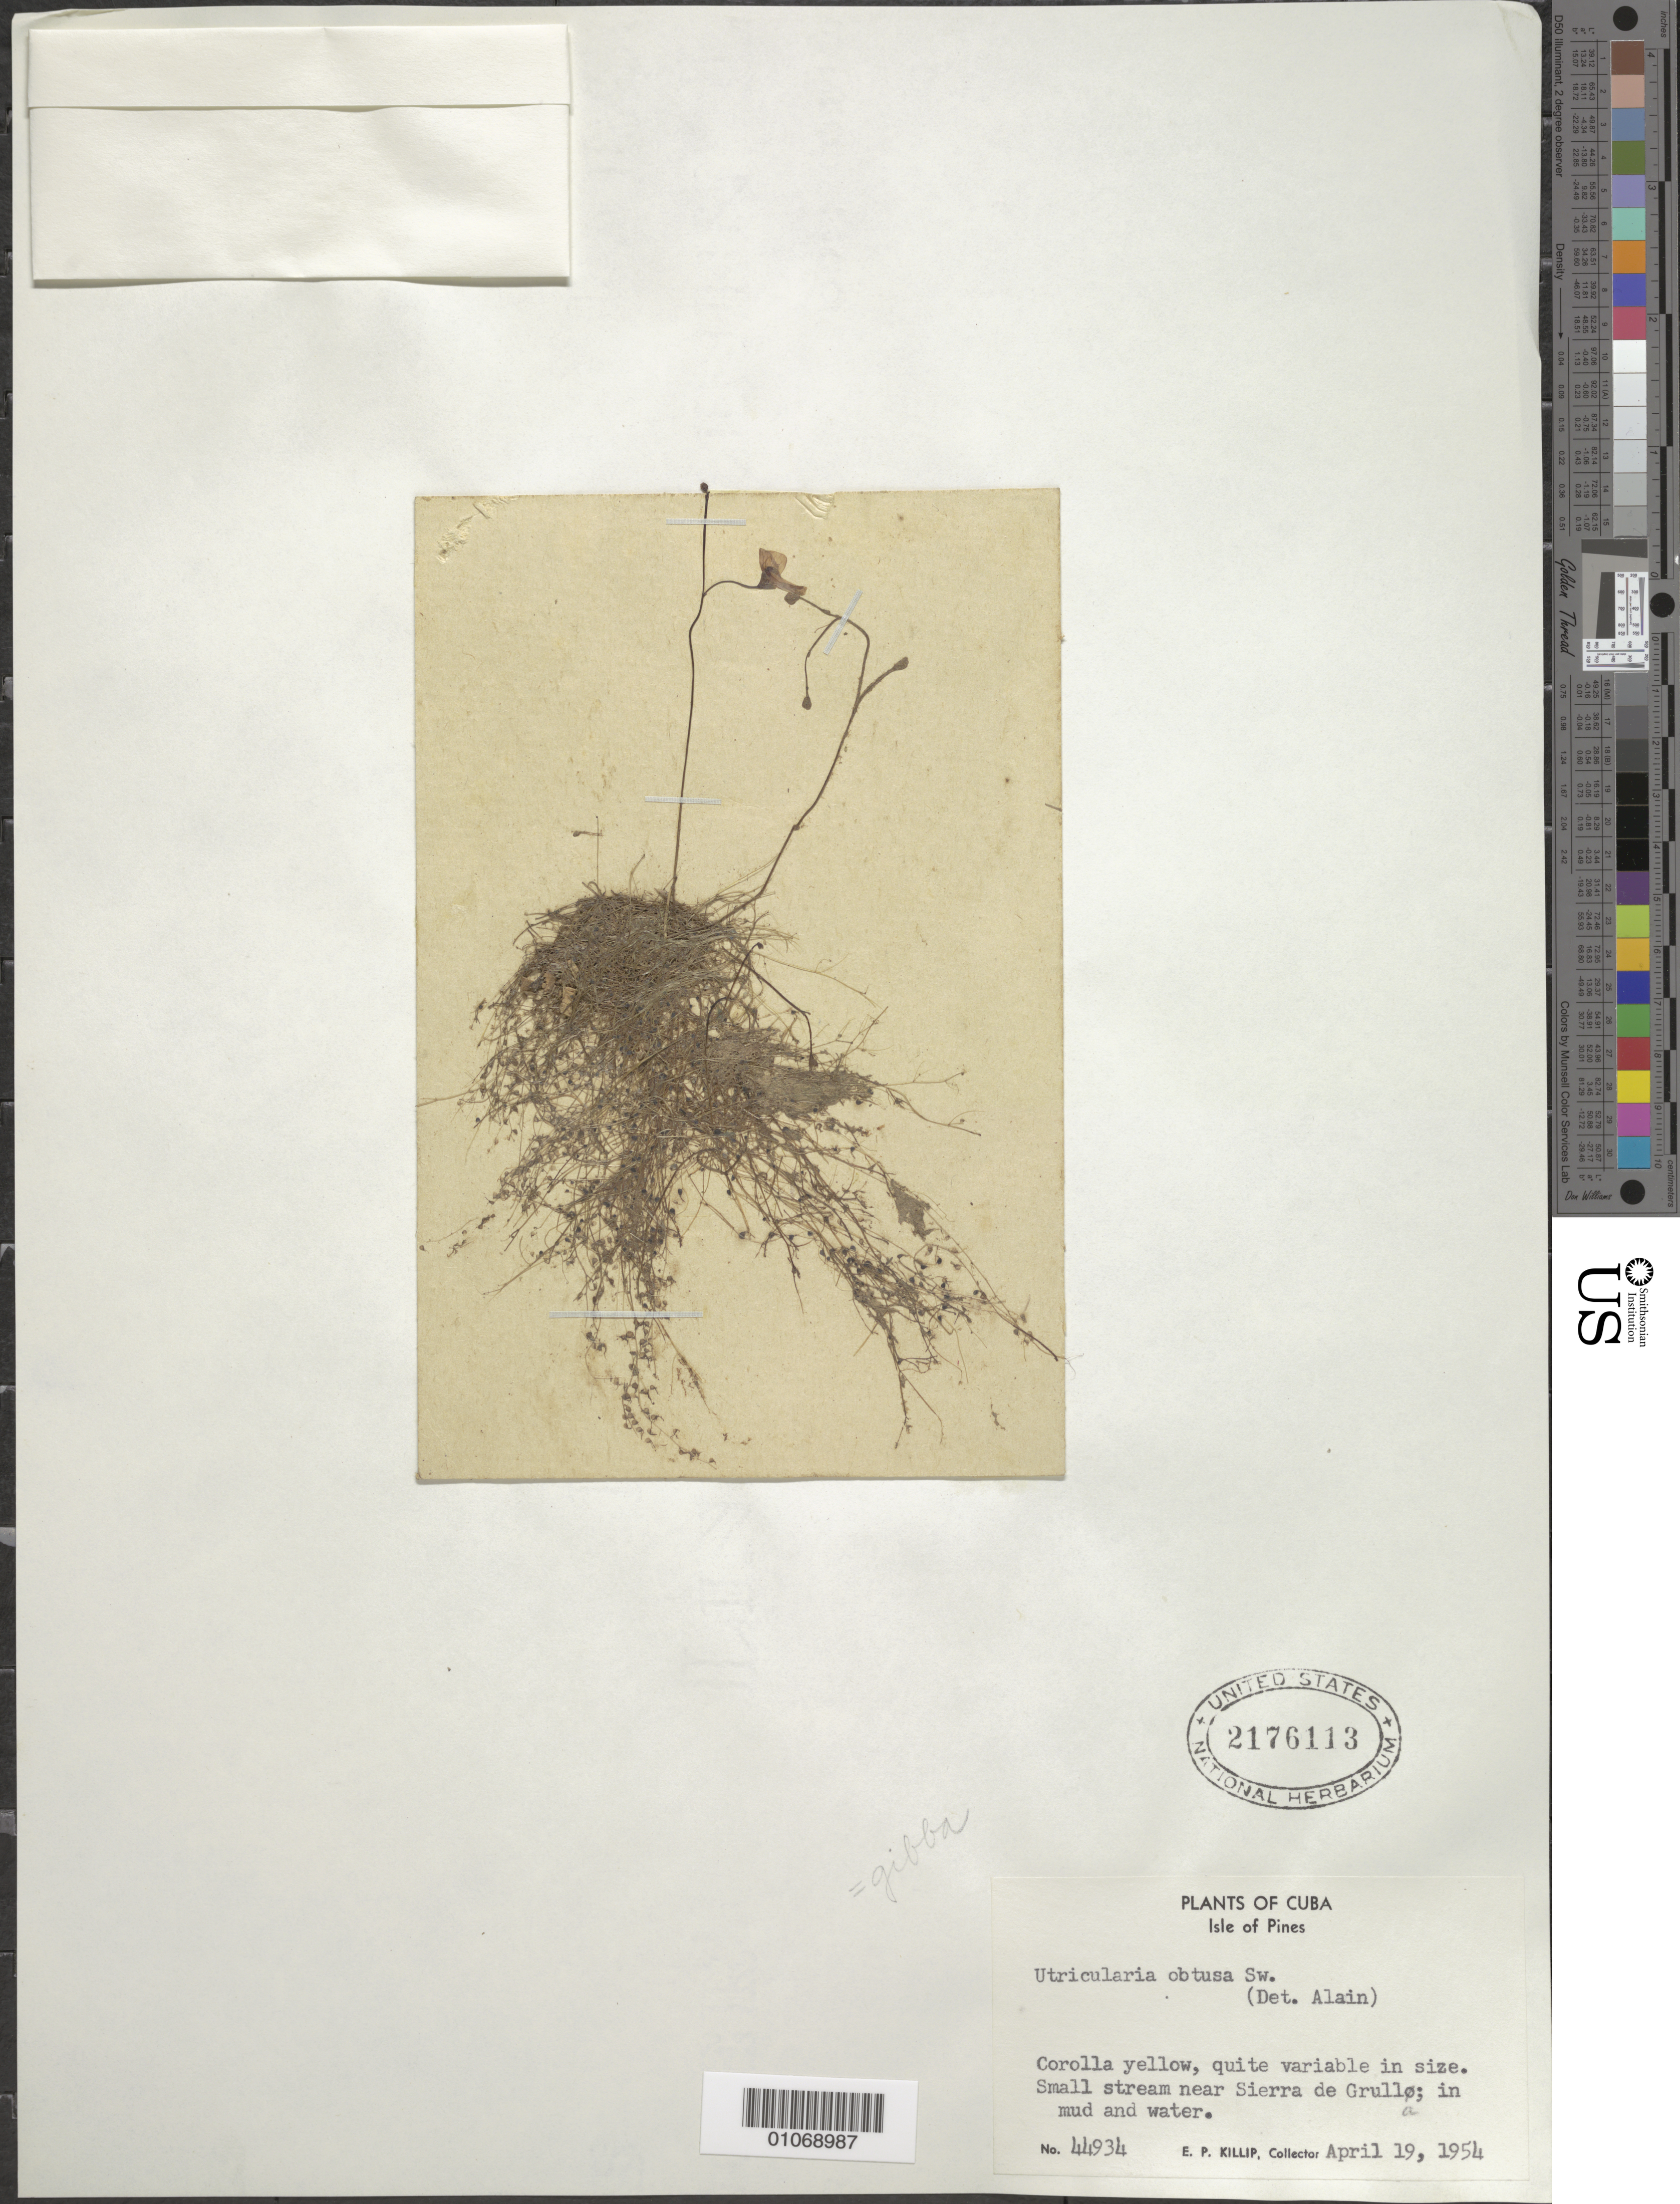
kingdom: Plantae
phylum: Tracheophyta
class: Magnoliopsida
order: Lamiales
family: Lentibulariaceae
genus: Utricularia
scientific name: Utricularia gibba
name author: L.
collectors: E. P. Killip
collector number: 44934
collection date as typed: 19 Apr 1954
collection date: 1954-04-19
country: Cuba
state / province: Isla de La Juventud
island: Isla de la Juventud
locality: Small stream near Sierra de Grullo; in mud and water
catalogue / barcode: US 2176113